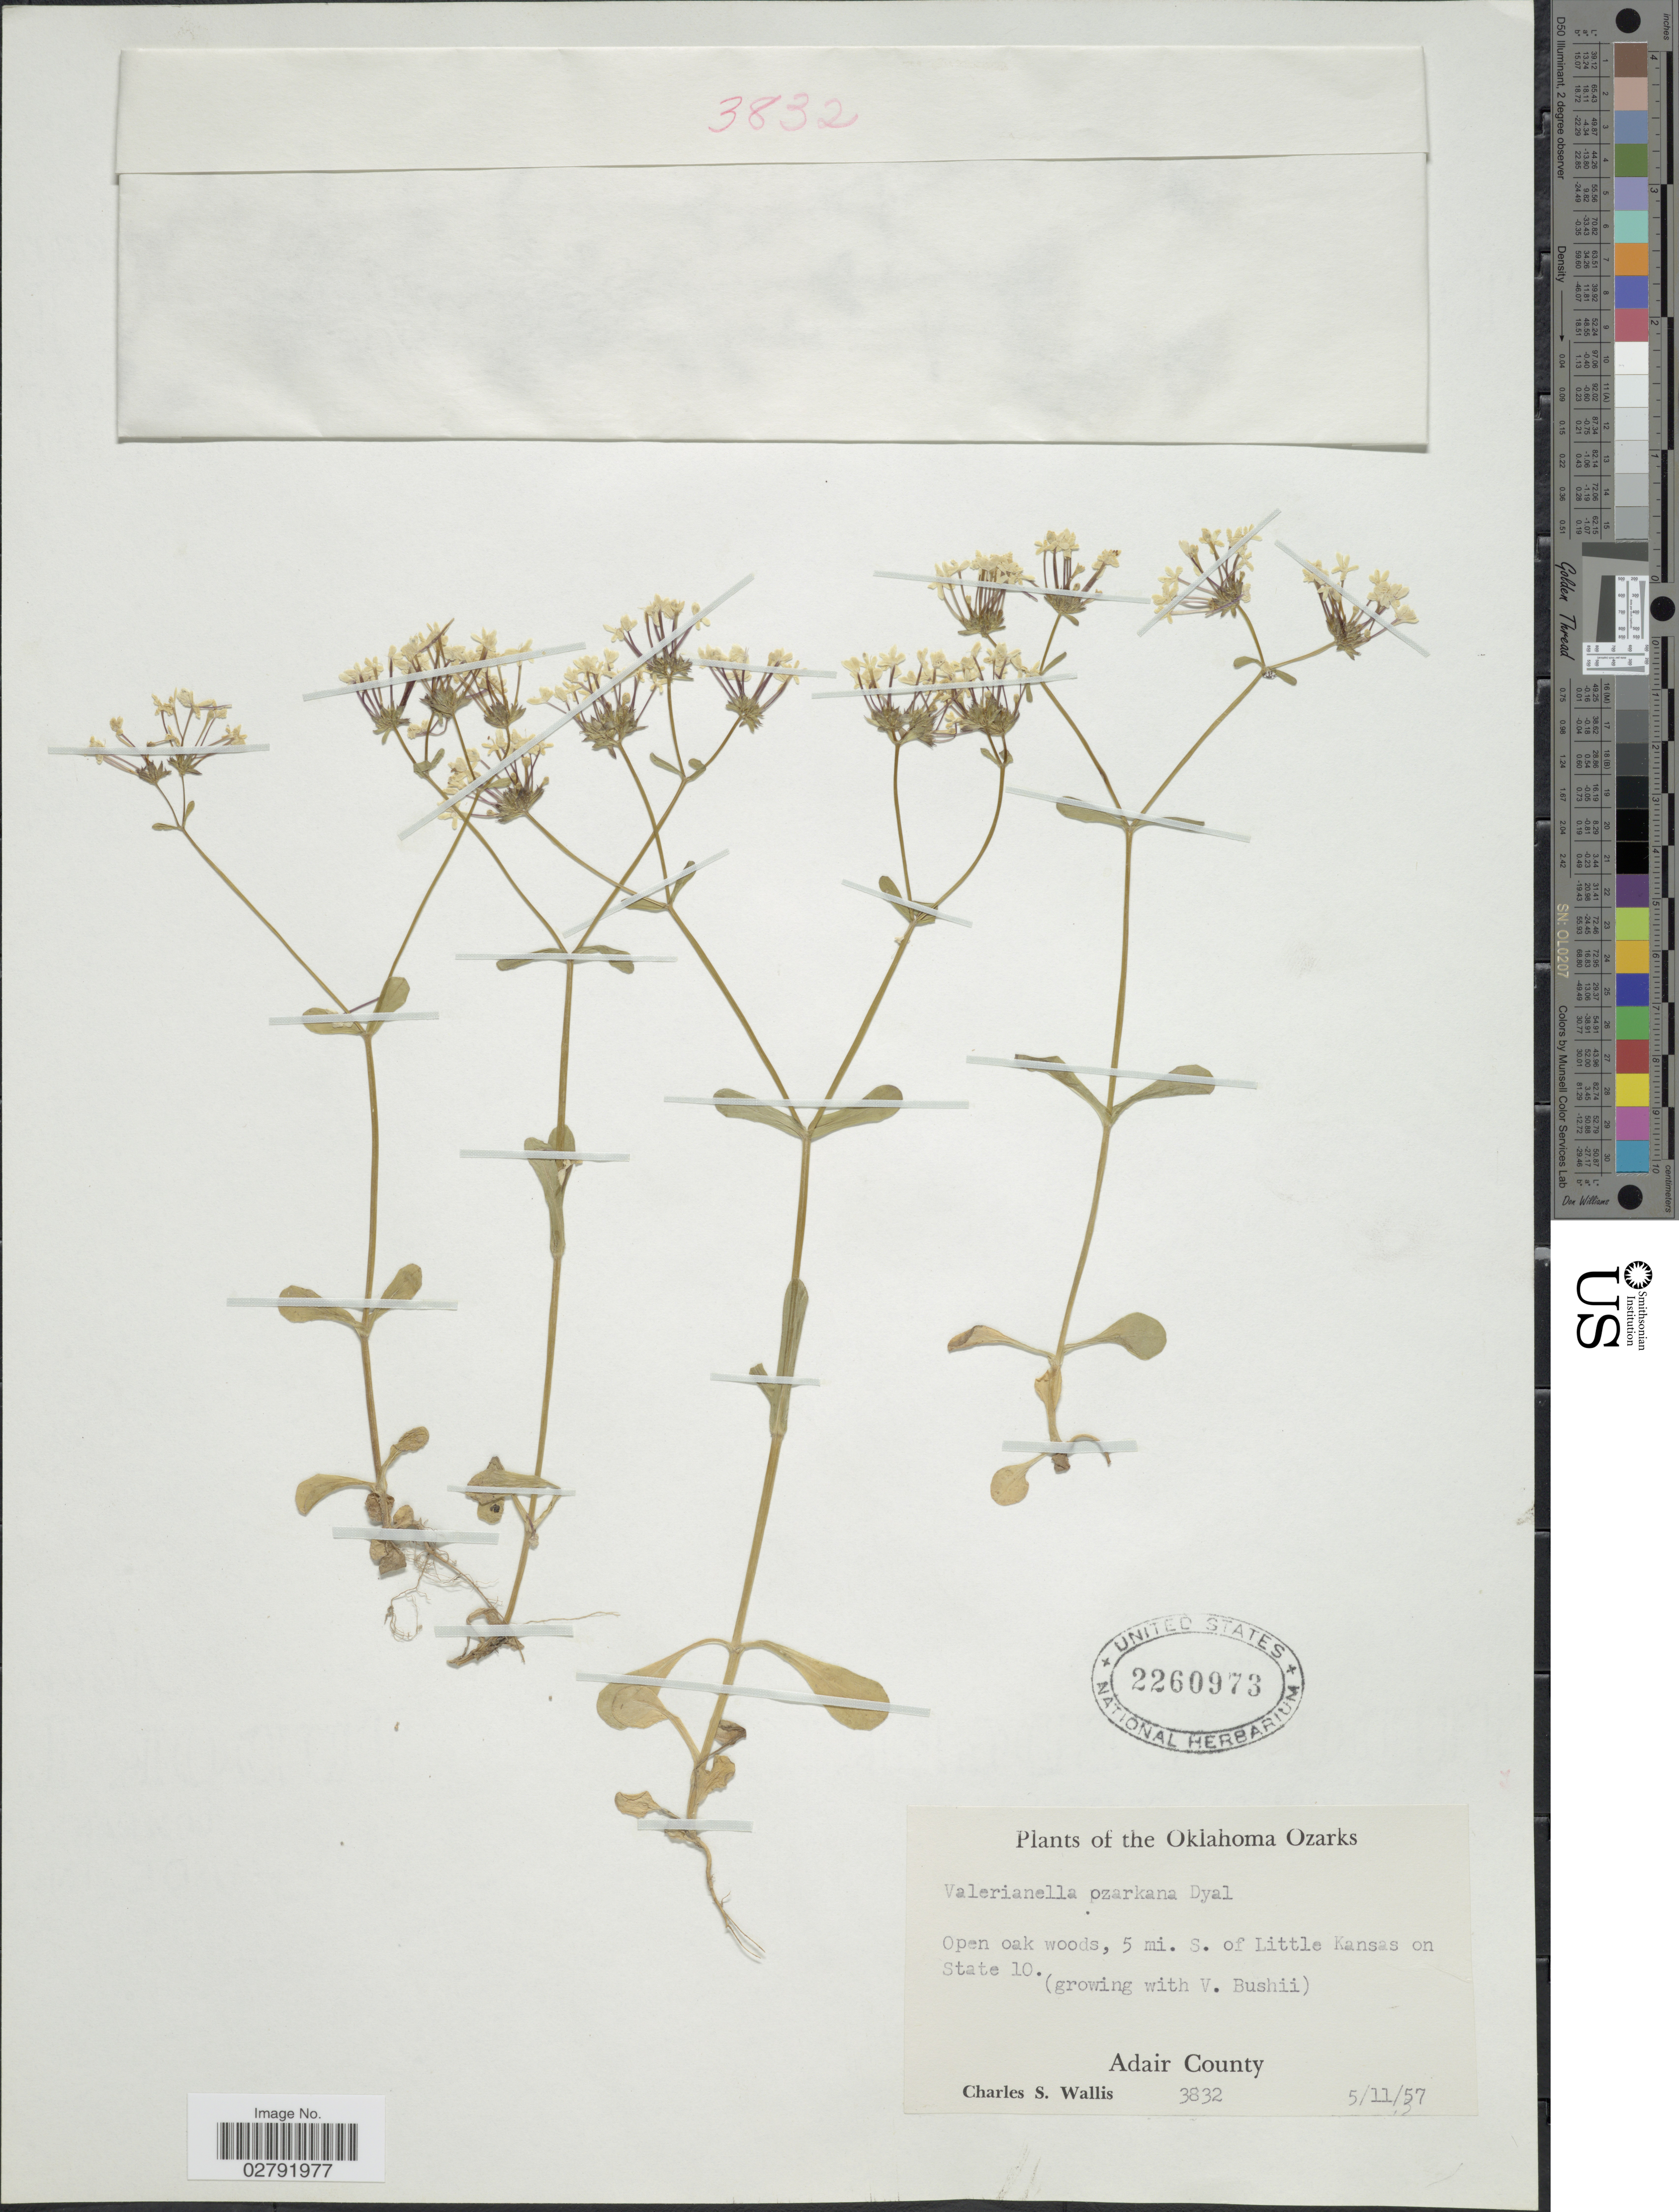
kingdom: Plantae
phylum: Tracheophyta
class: Magnoliopsida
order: Dipsacales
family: Caprifoliaceae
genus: Valerianella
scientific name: Valerianella ozarkana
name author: Dyal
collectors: C. S. Wallis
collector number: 3832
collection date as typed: Transcribed d/m/y: 11/5/57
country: United States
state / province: Oklahoma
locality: Oklahoma Ozarks. Open oak woods, 5 mi. S. of Little Kansas on State 10. Adair County.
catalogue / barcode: US 2260973